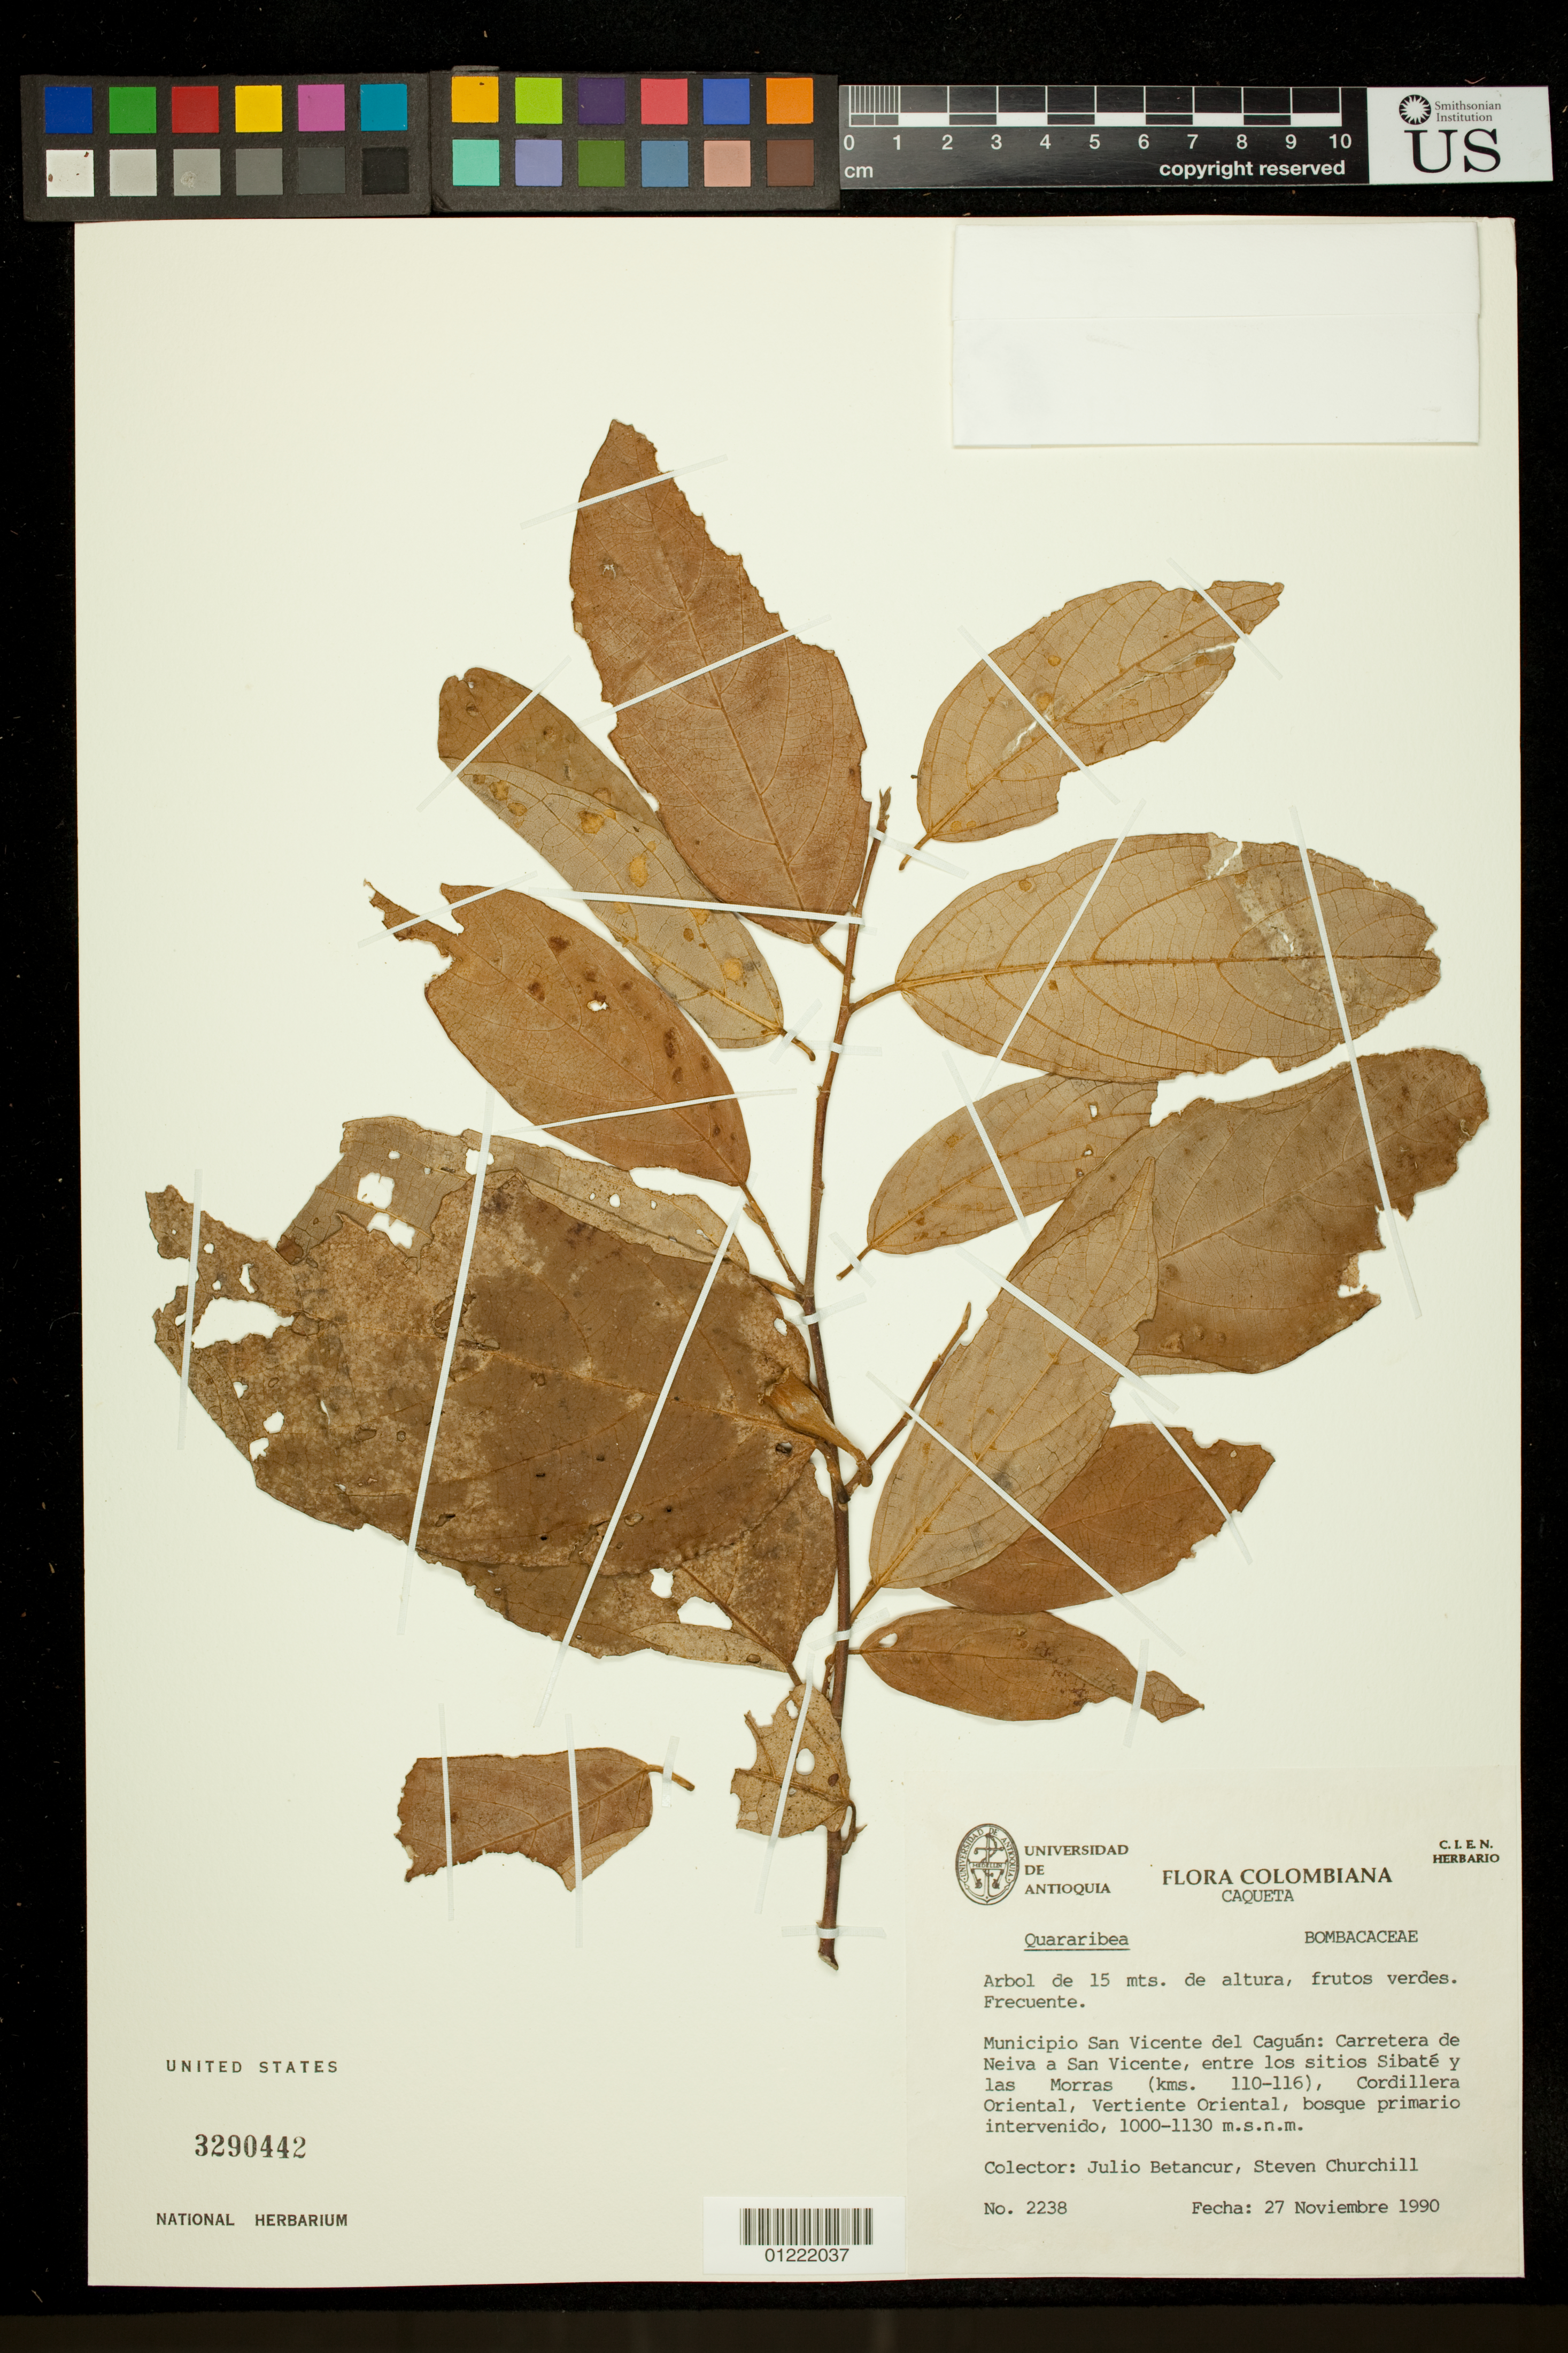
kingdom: Plantae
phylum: Tracheophyta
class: Magnoliopsida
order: Malvales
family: Malvaceae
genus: Quararibea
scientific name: Quararibea sp.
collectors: J. C. Betancur & S. P. Churchill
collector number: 2238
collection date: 1990-11-27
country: Colombia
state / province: Caquetá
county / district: San Vicente del Caguán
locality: Carretera de Neiva a San Vicente, entre los sitios Sibate y las Morras (kms. 110-116), Cordillera Oriental, Vertiente Oriental, bosque primario intervenido.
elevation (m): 1000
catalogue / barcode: US 3290442